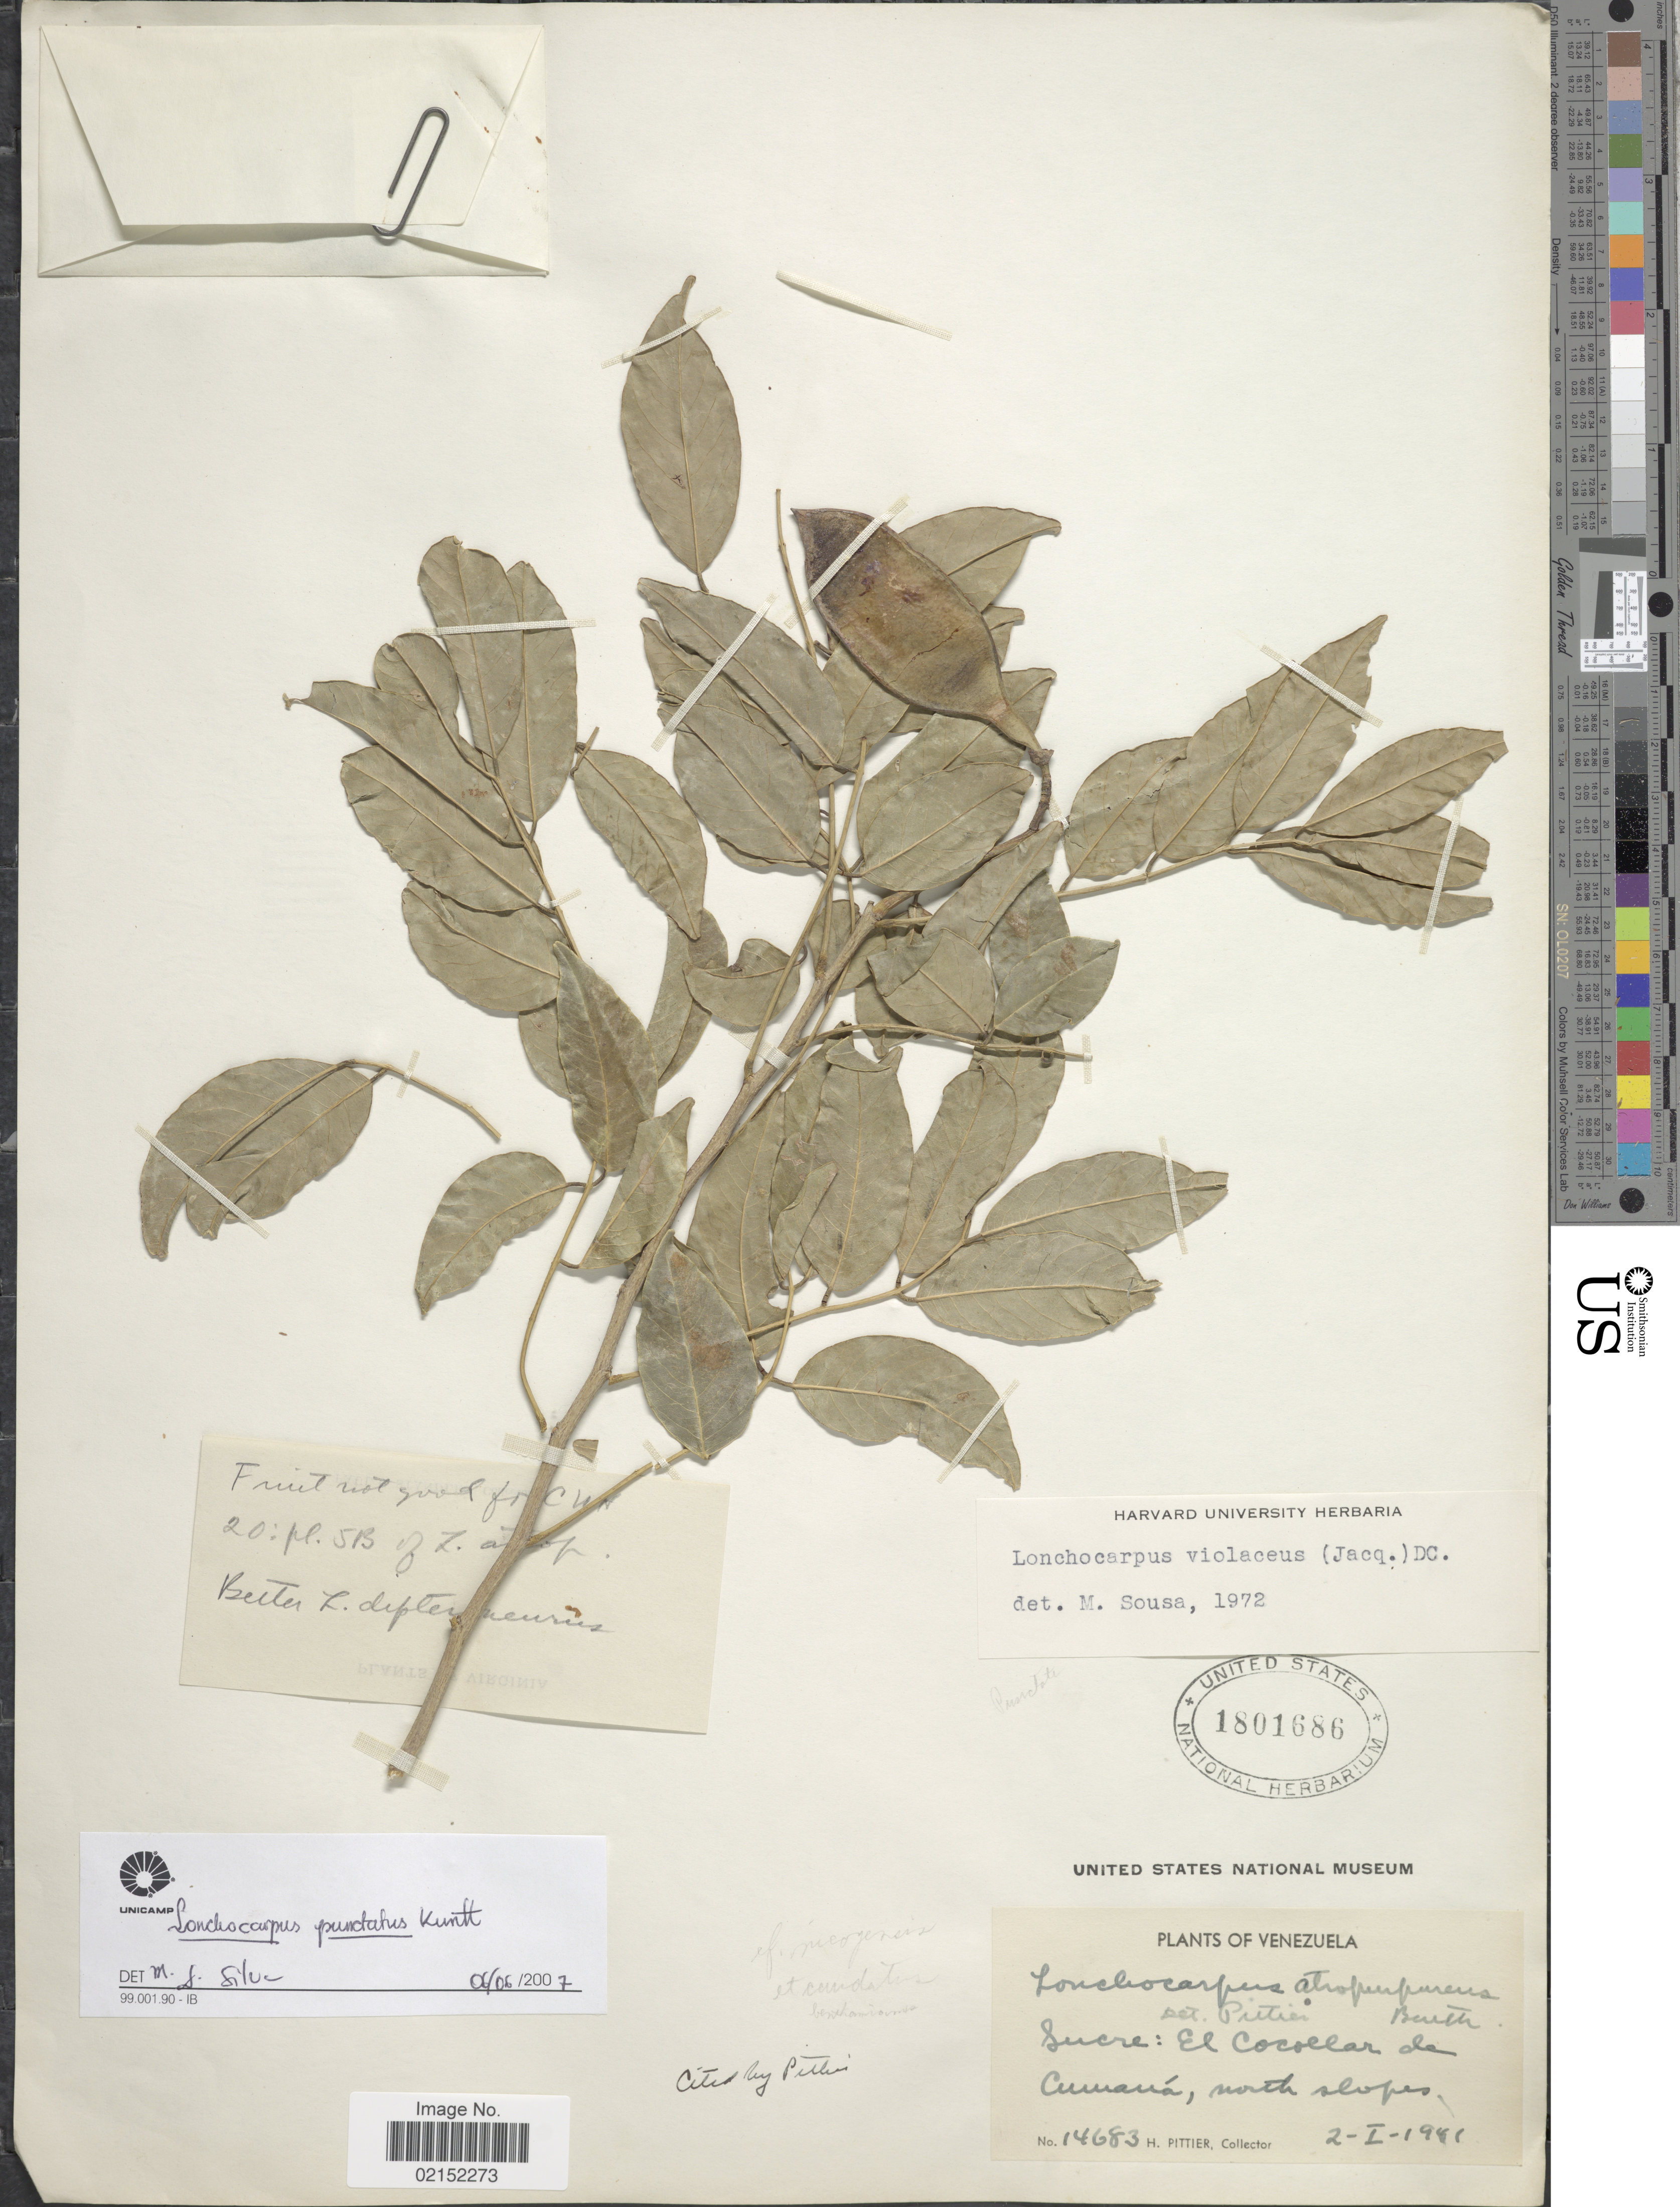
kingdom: Plantae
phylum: Tracheophyta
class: Magnoliopsida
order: Fabales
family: Fabaceae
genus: Lonchocarpus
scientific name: Lonchocarpus punctatus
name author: Kunth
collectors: H. F. Pittier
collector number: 14683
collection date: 1941-01-02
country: Venezuela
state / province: Sucre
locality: El Cocollar de Cumana, north slopes.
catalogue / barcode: US 1801686